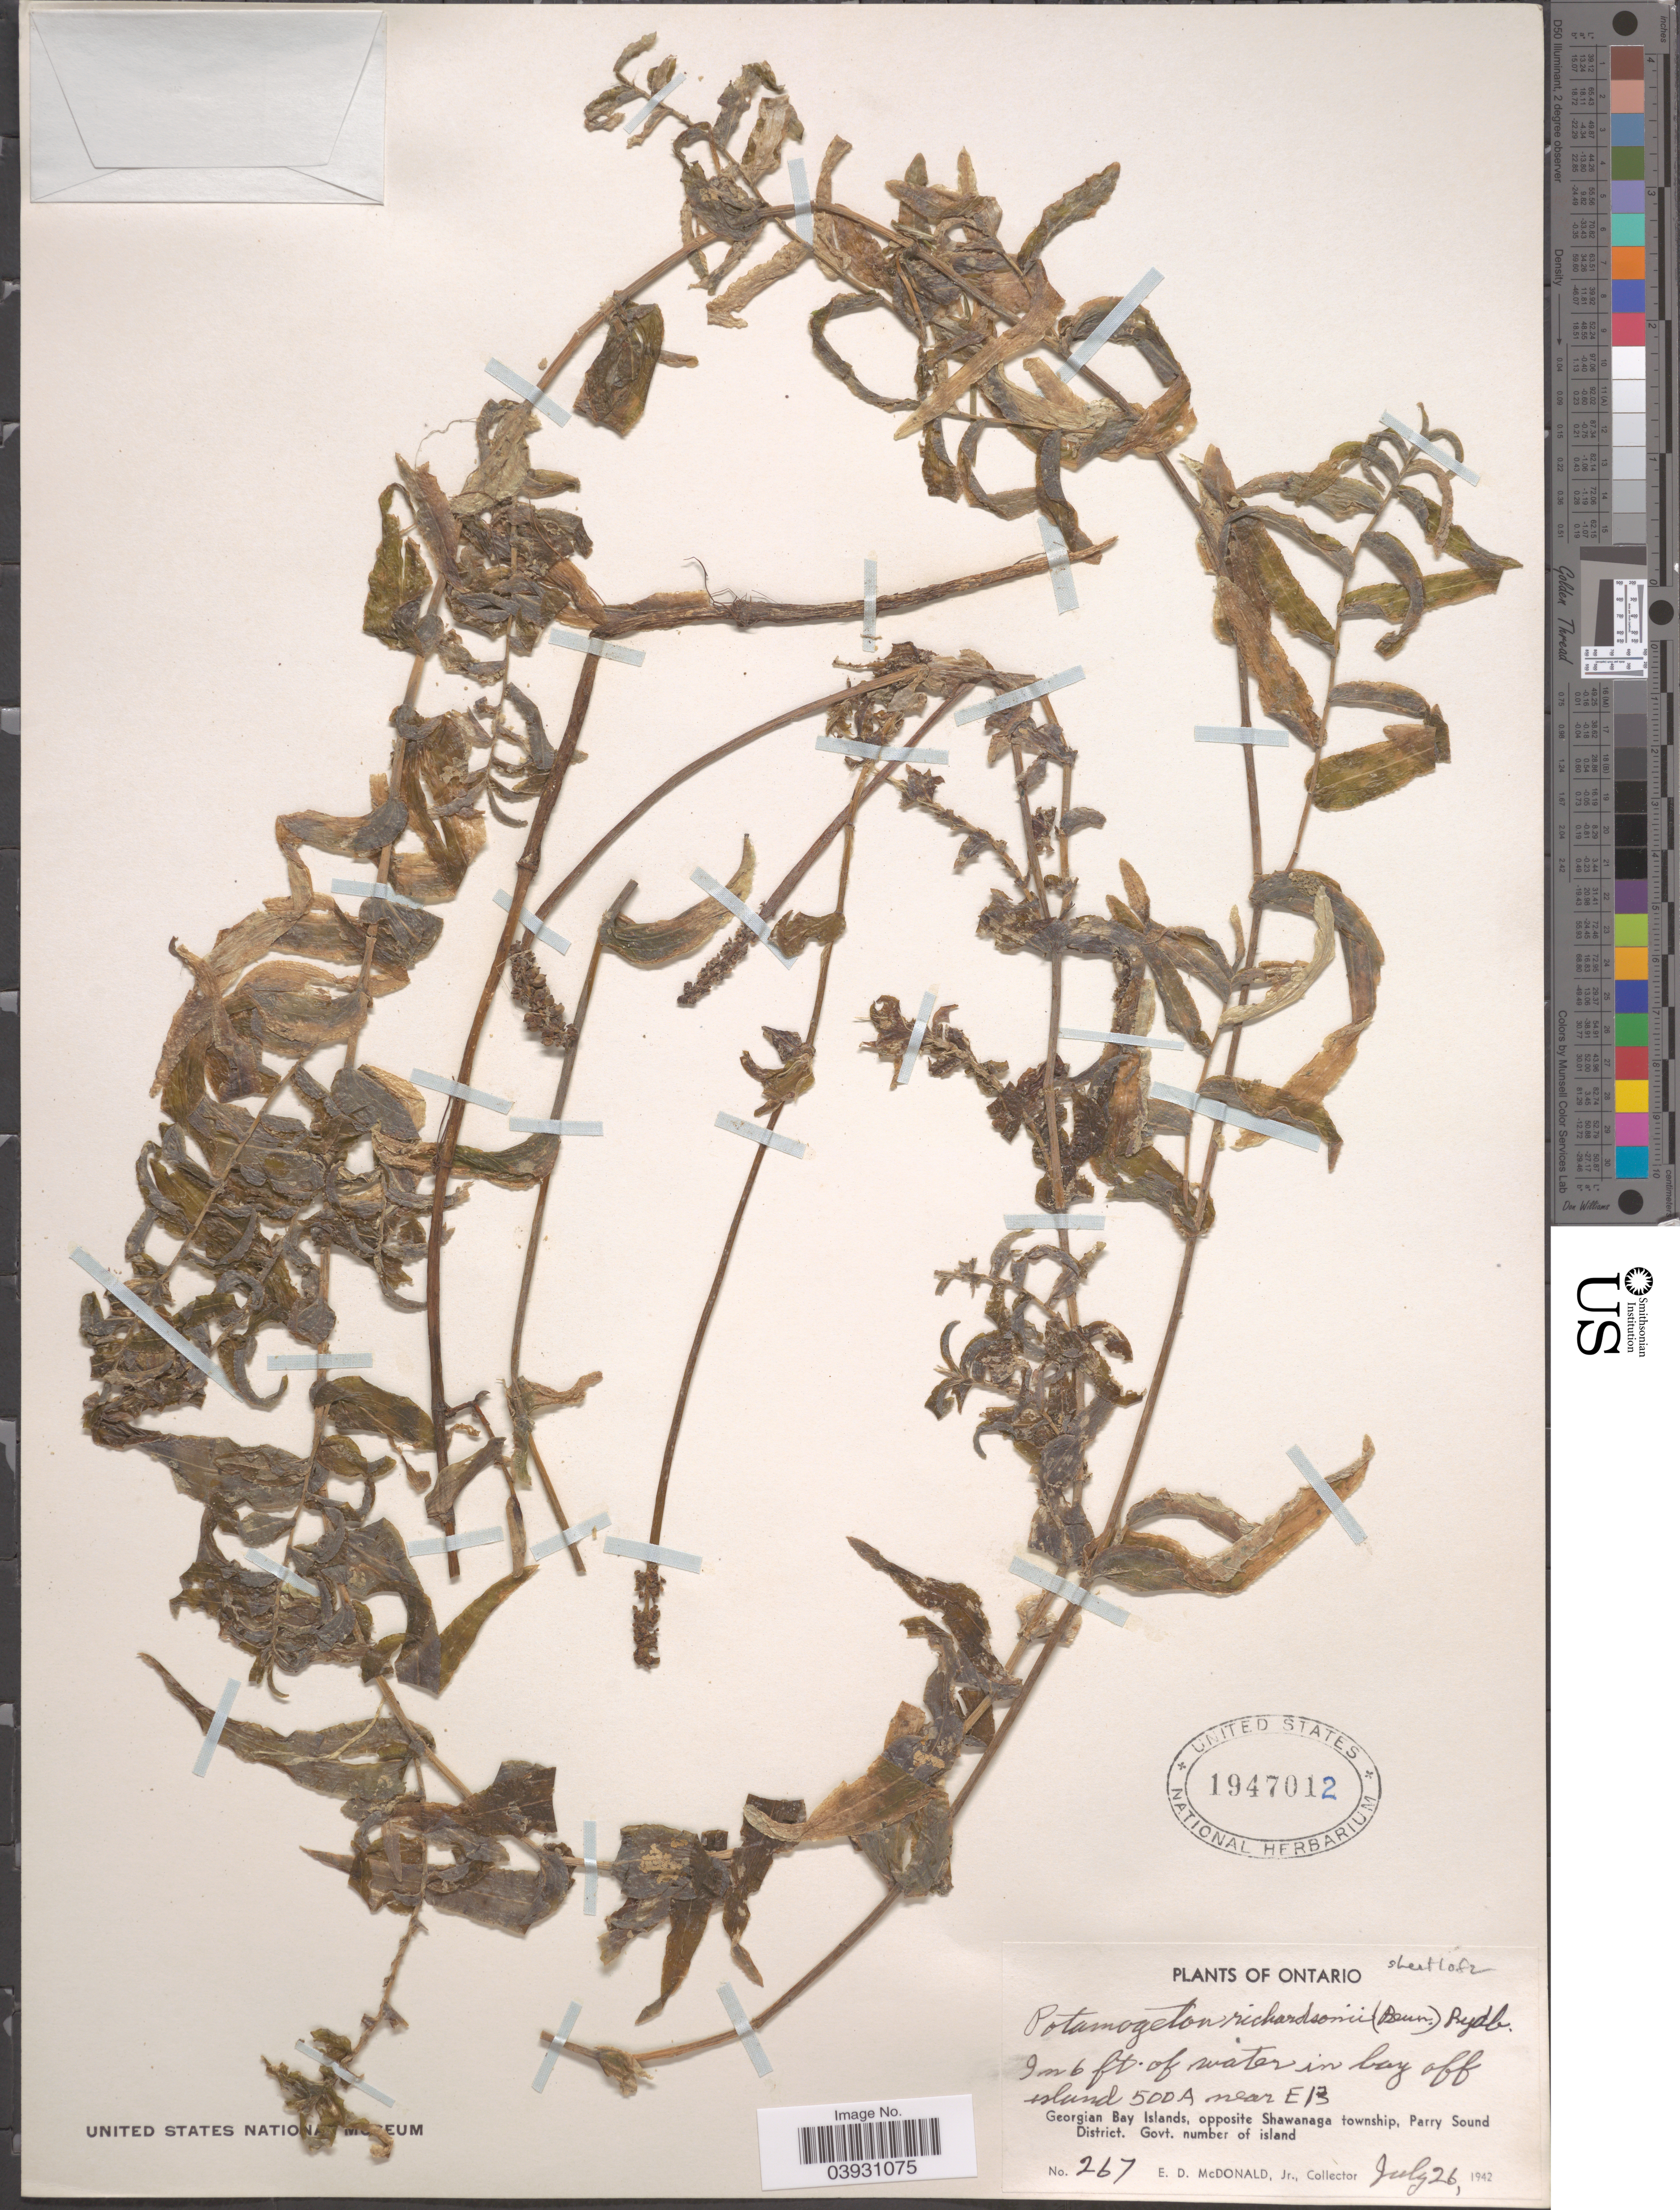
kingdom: Plantae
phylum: Tracheophyta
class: Liliopsida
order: Alismatales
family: Potamogetonaceae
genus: Potamogeton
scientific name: Potamogeton richardsonii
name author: (A.W. Benn.) Rydb.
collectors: E. D. McDonald Jr.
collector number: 267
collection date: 1942-07-26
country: Canada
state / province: Ontario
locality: In bay off island 500A near E13. Georgian Bay Islands, opposite Shawanaga township, Parry Sound District. Govt. number of island.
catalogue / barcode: US 1947012